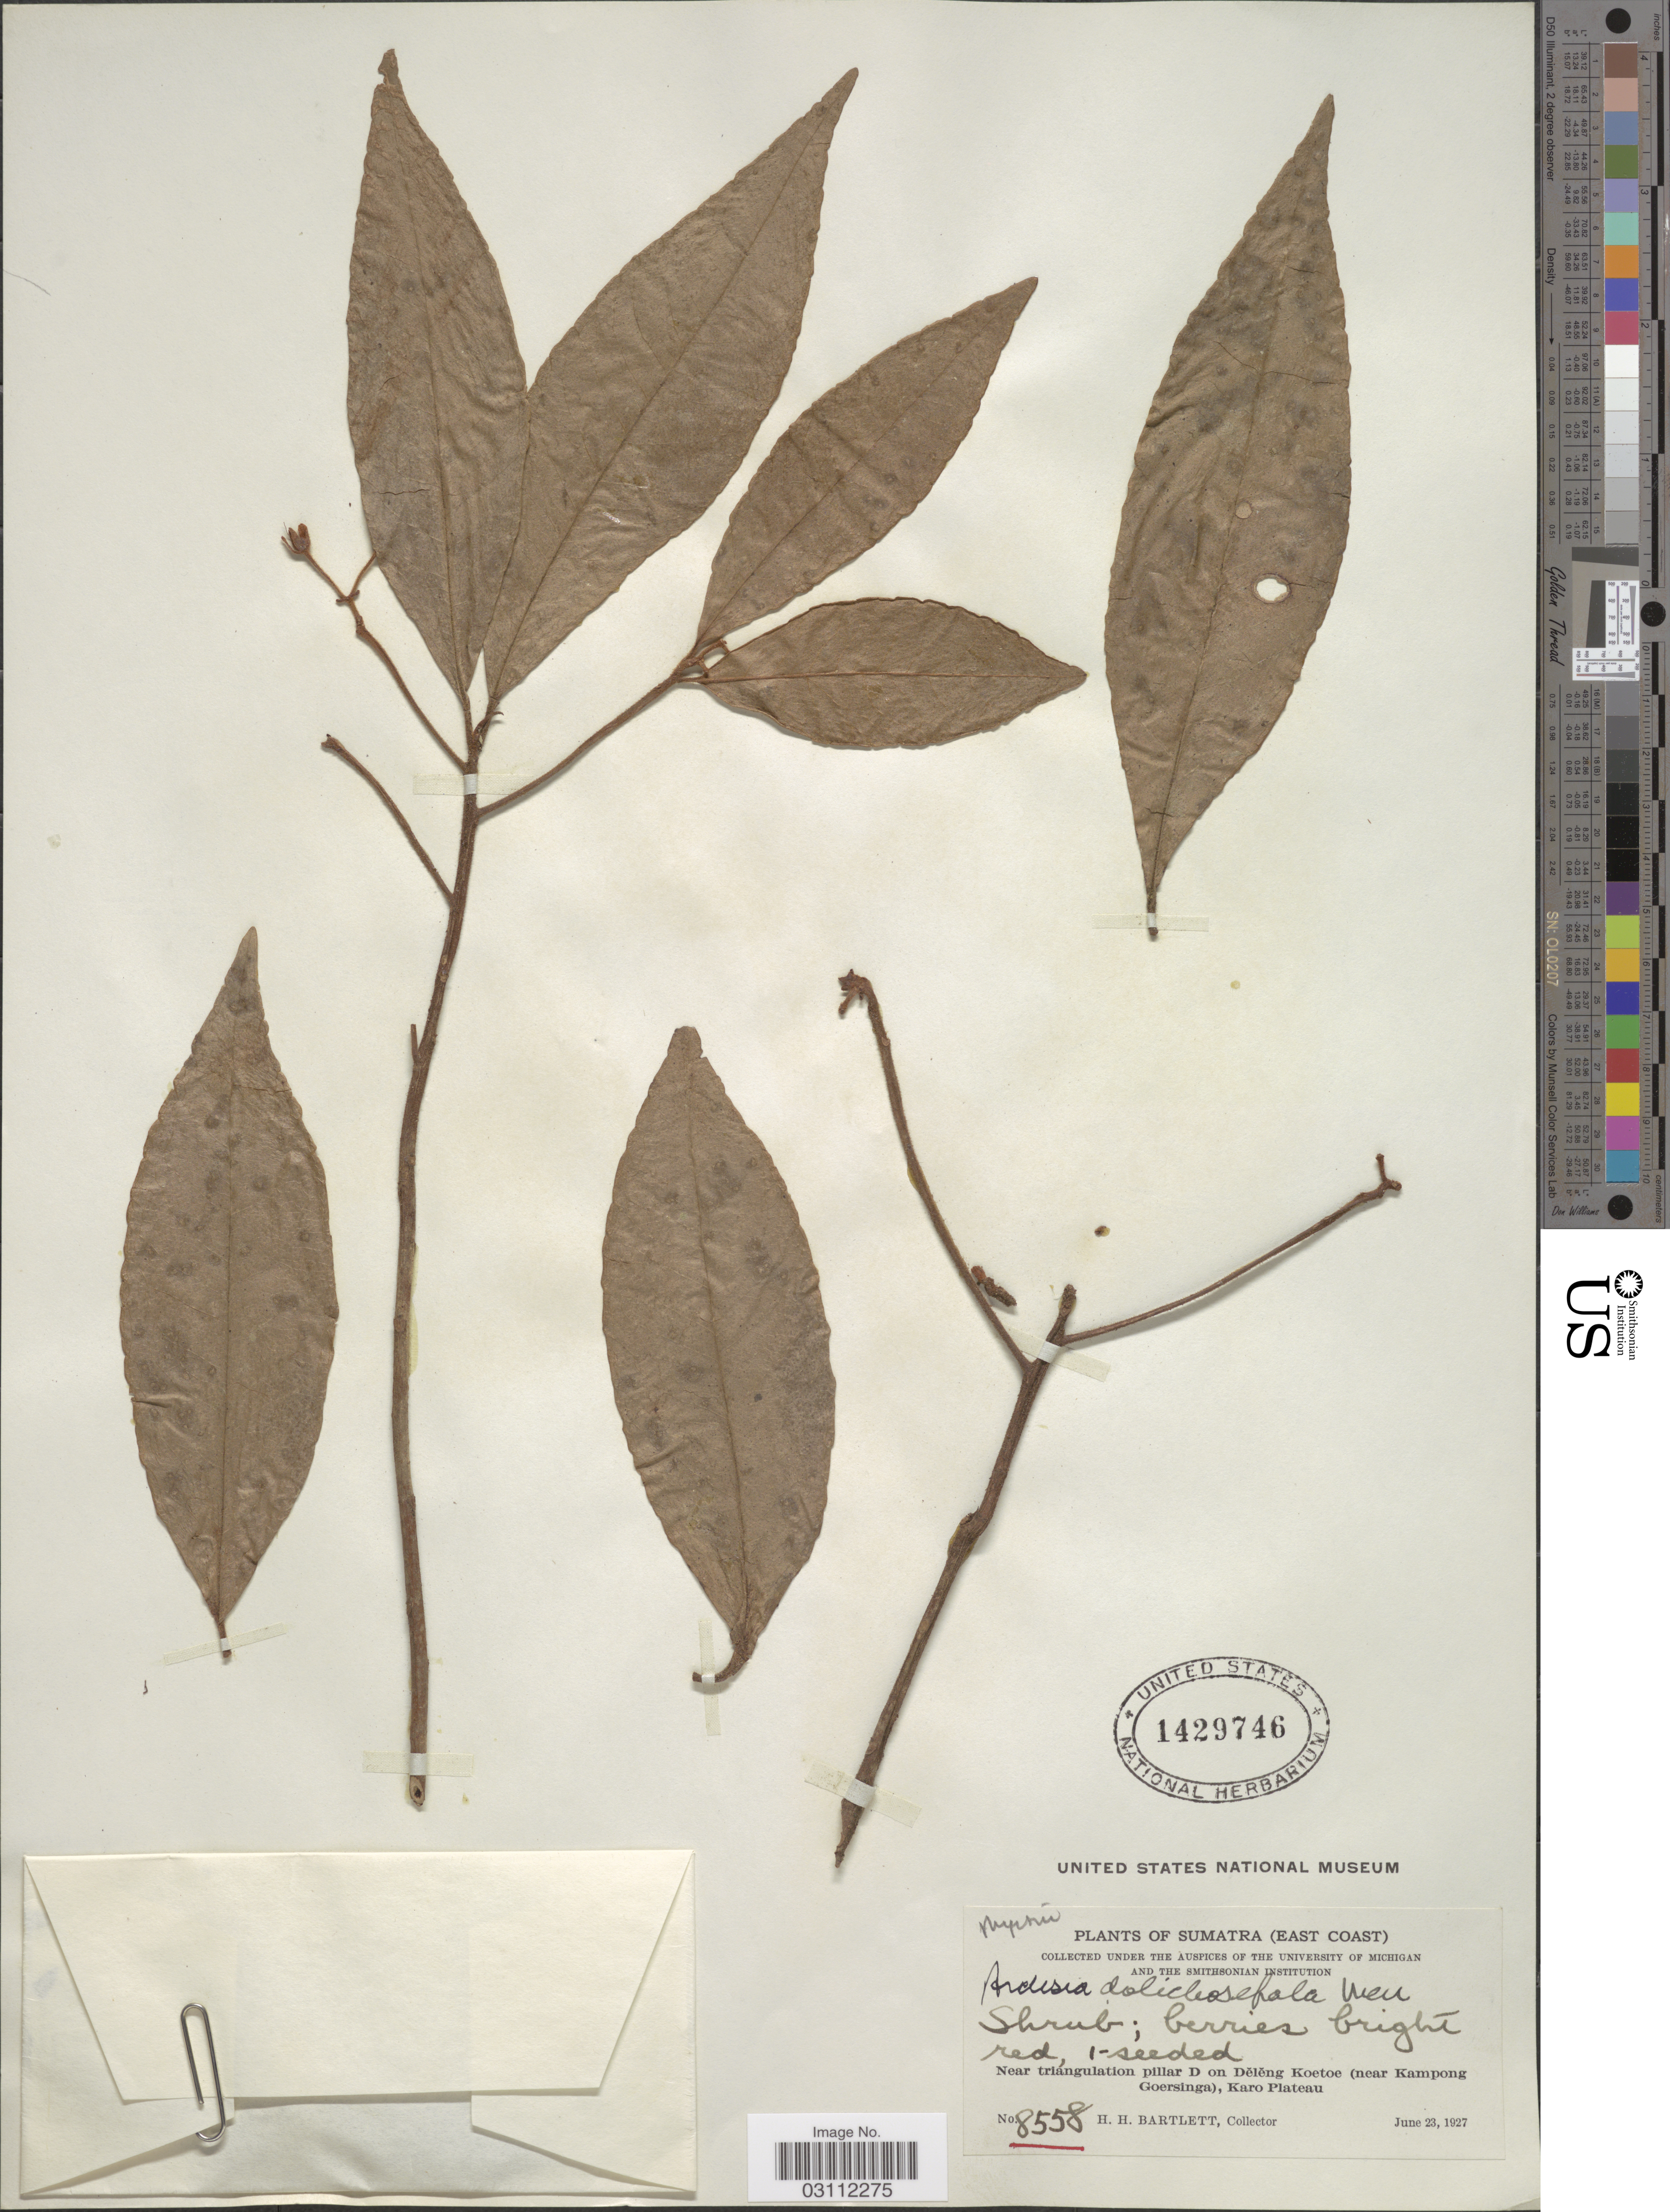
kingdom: Plantae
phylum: Tracheophyta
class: Magnoliopsida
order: Ericales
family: Primulaceae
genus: Ardisia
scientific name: Ardisia dolichosepala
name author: Merr.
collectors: H. H. Bartlett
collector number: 8558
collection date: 1927-06-23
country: Indonesia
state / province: Sumatra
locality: (East Coast). Near triangulation pillar D on Deleng Koetoe (near Kampong Goersinga), Karo Plateau.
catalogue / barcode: US 1429746